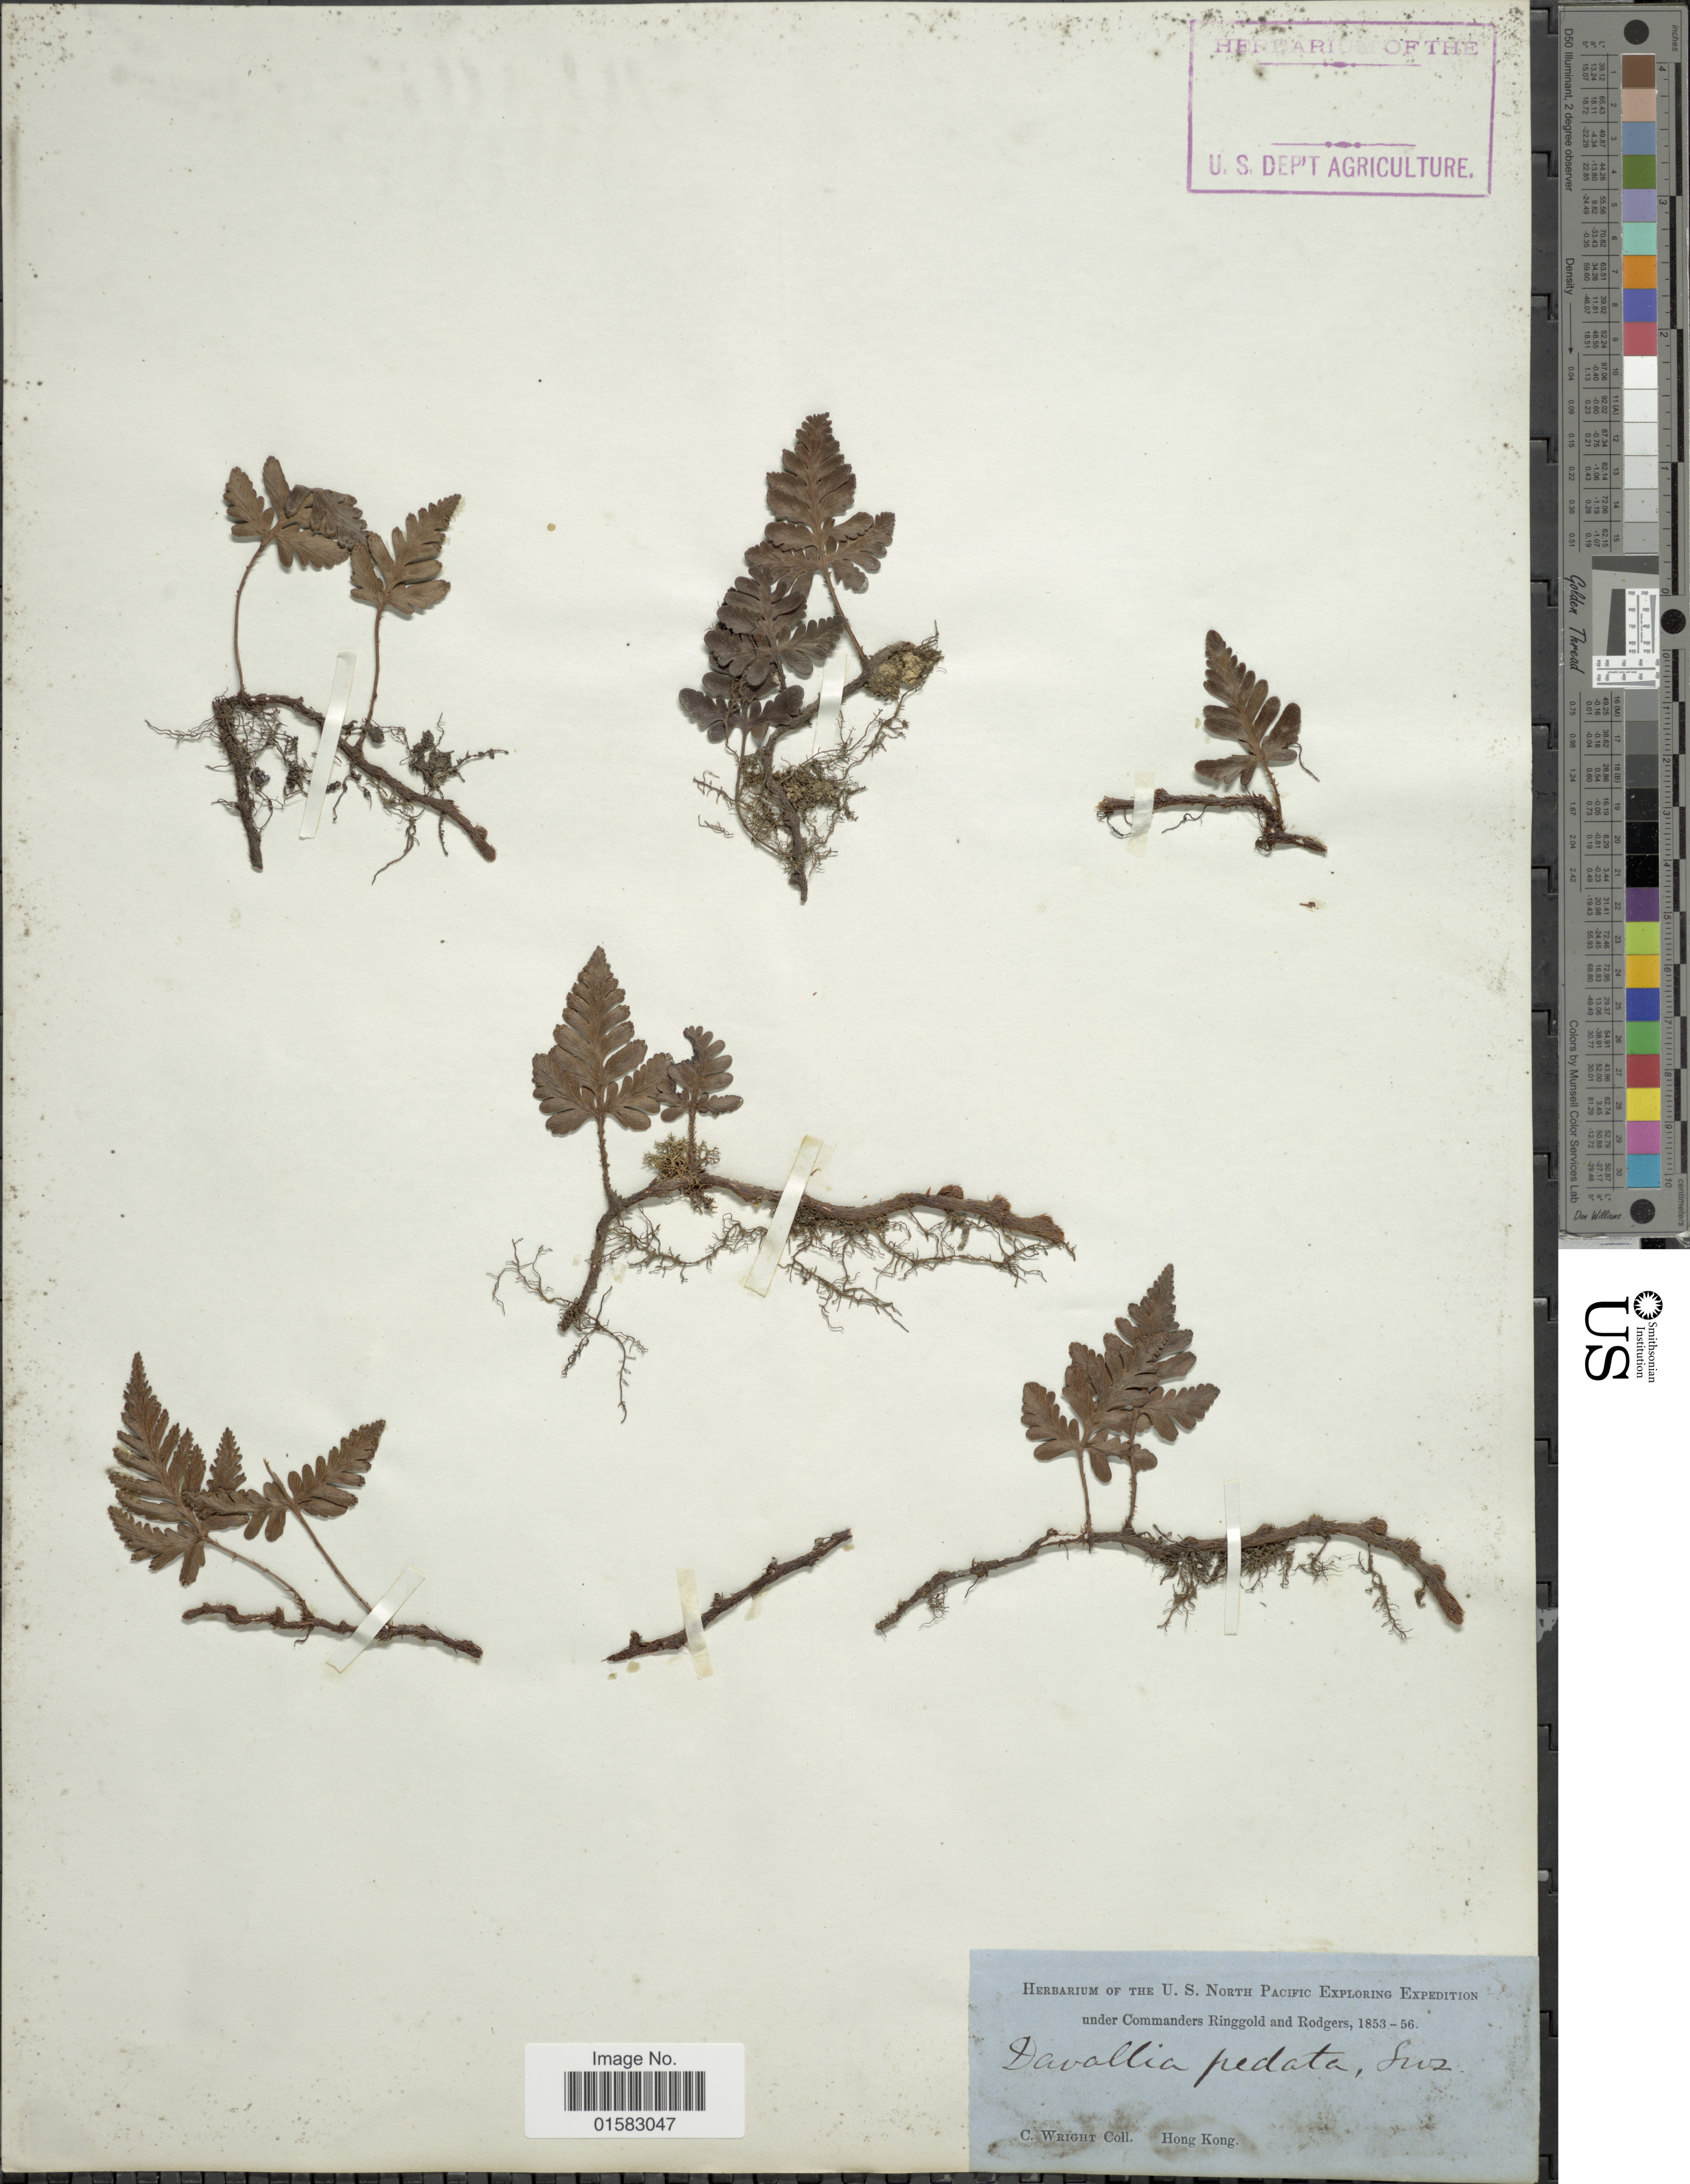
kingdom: Plantae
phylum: Tracheophyta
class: Polypodiopsida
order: Polypodiales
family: Davalliaceae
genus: Davallia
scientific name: Davallia repens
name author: (L. f.) Kuhn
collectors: C. Wright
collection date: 1853/1856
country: China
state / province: Hong Kong